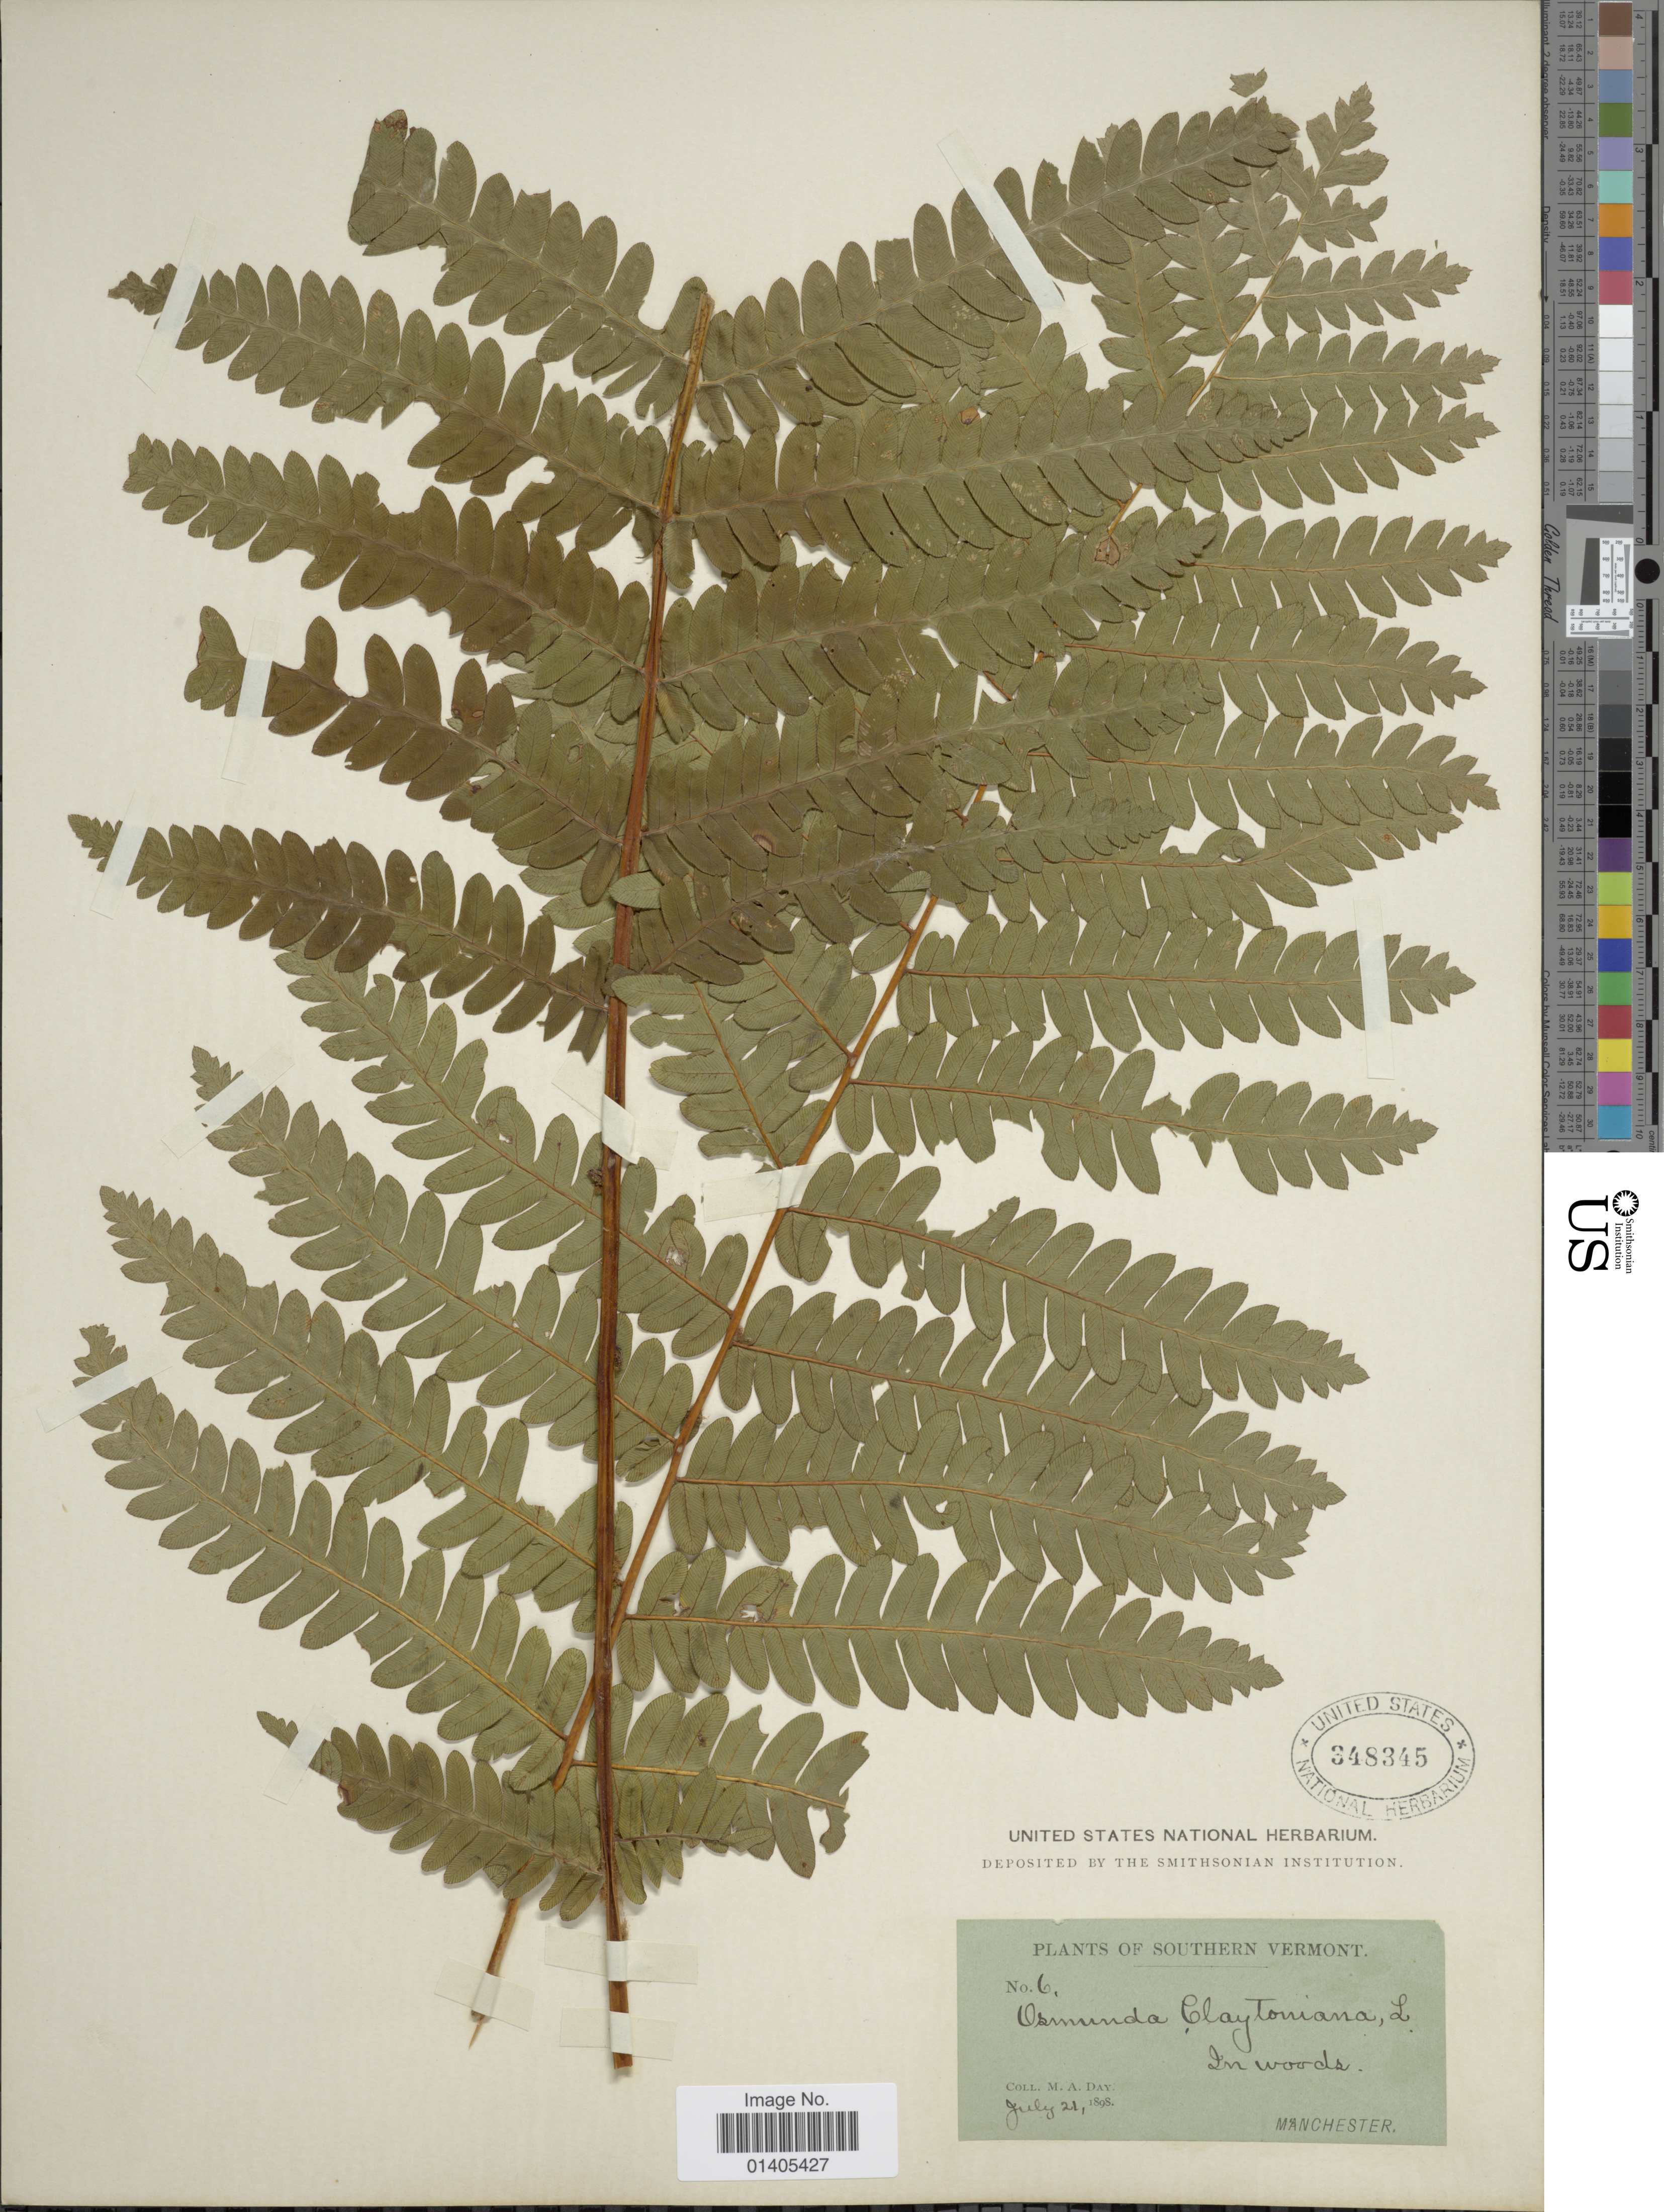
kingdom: Plantae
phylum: Tracheophyta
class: Polypodiopsida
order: Osmundales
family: Osmundaceae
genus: Osmunda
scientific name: Osmunda claytoniana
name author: (L.) Tagawa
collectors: M. Day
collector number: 6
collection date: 1898-07-21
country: United States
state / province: Vermont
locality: Southern Vermont, In woods, Manchester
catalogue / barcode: US 348345